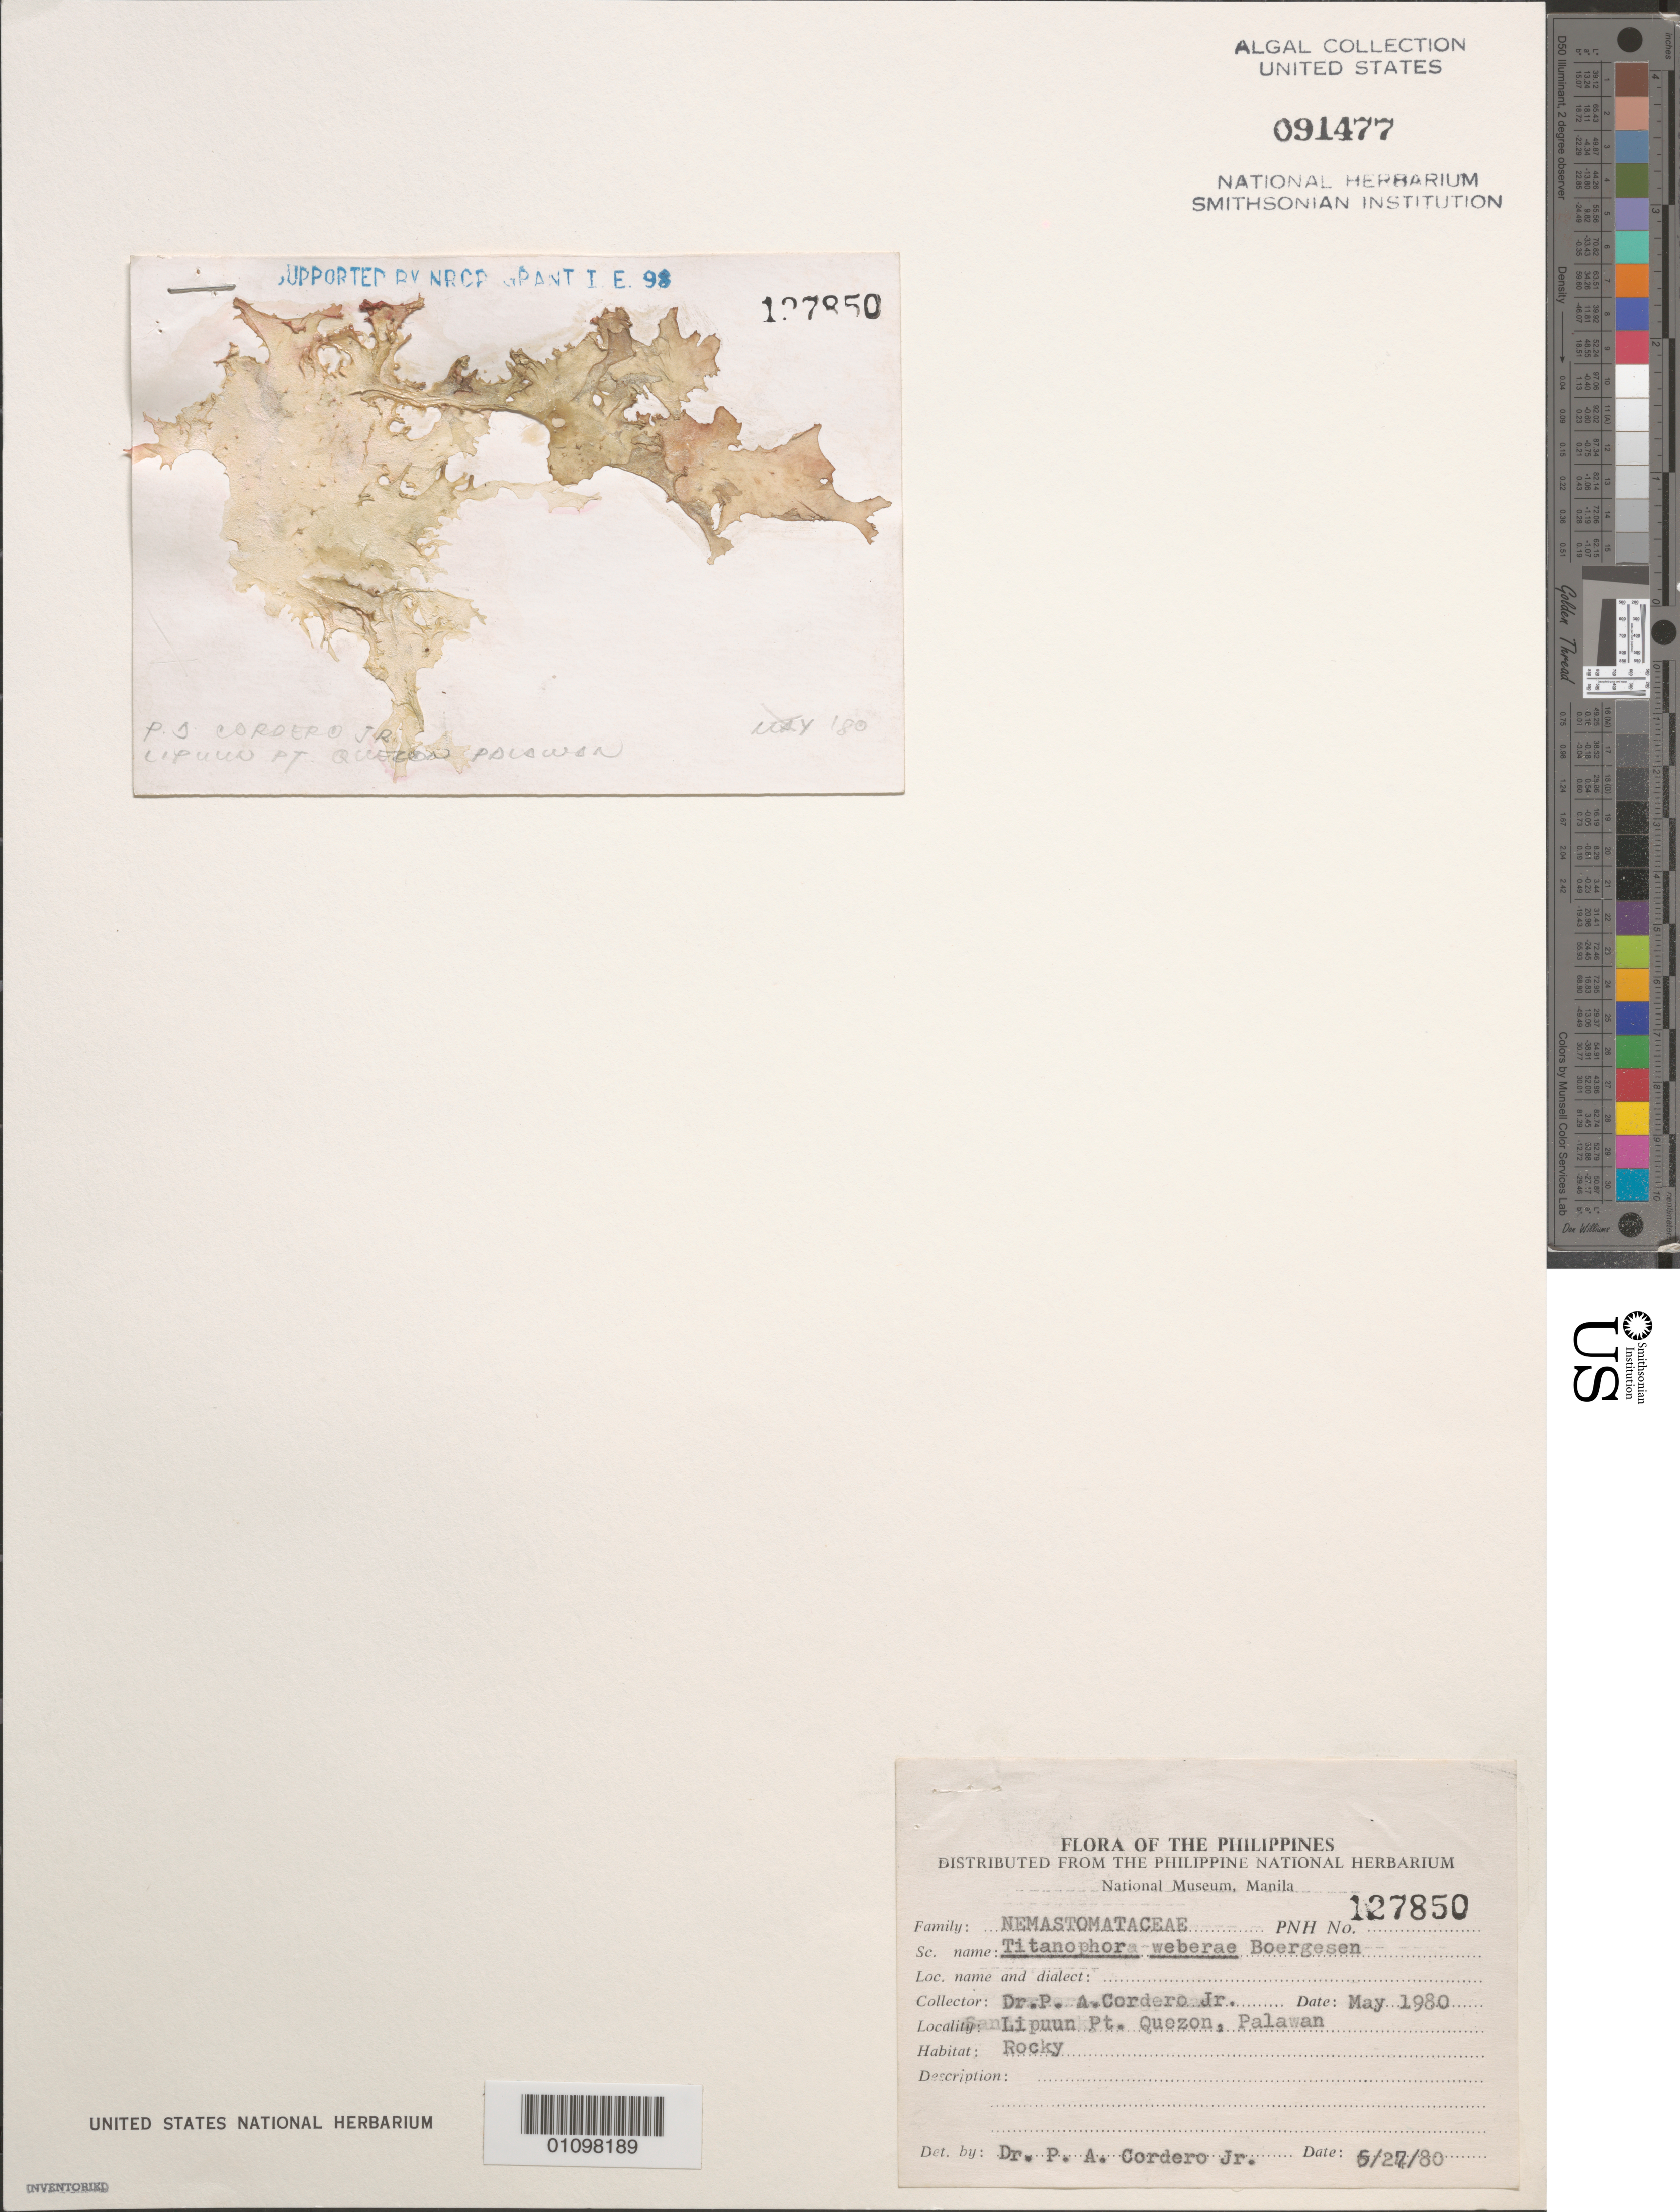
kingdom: Plantae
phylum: Rhodophyta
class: Florideophyceae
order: Nemastomatales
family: Schizymeniaceae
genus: Titanophora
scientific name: Titanophora weberae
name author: Børgesen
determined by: Cordero, P. A., Jr.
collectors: P. A. Cordero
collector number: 127850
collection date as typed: May 1980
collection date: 1980-05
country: Philippines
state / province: Mimaropa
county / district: Palawan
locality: Lipuun point, quezon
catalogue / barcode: US 91477